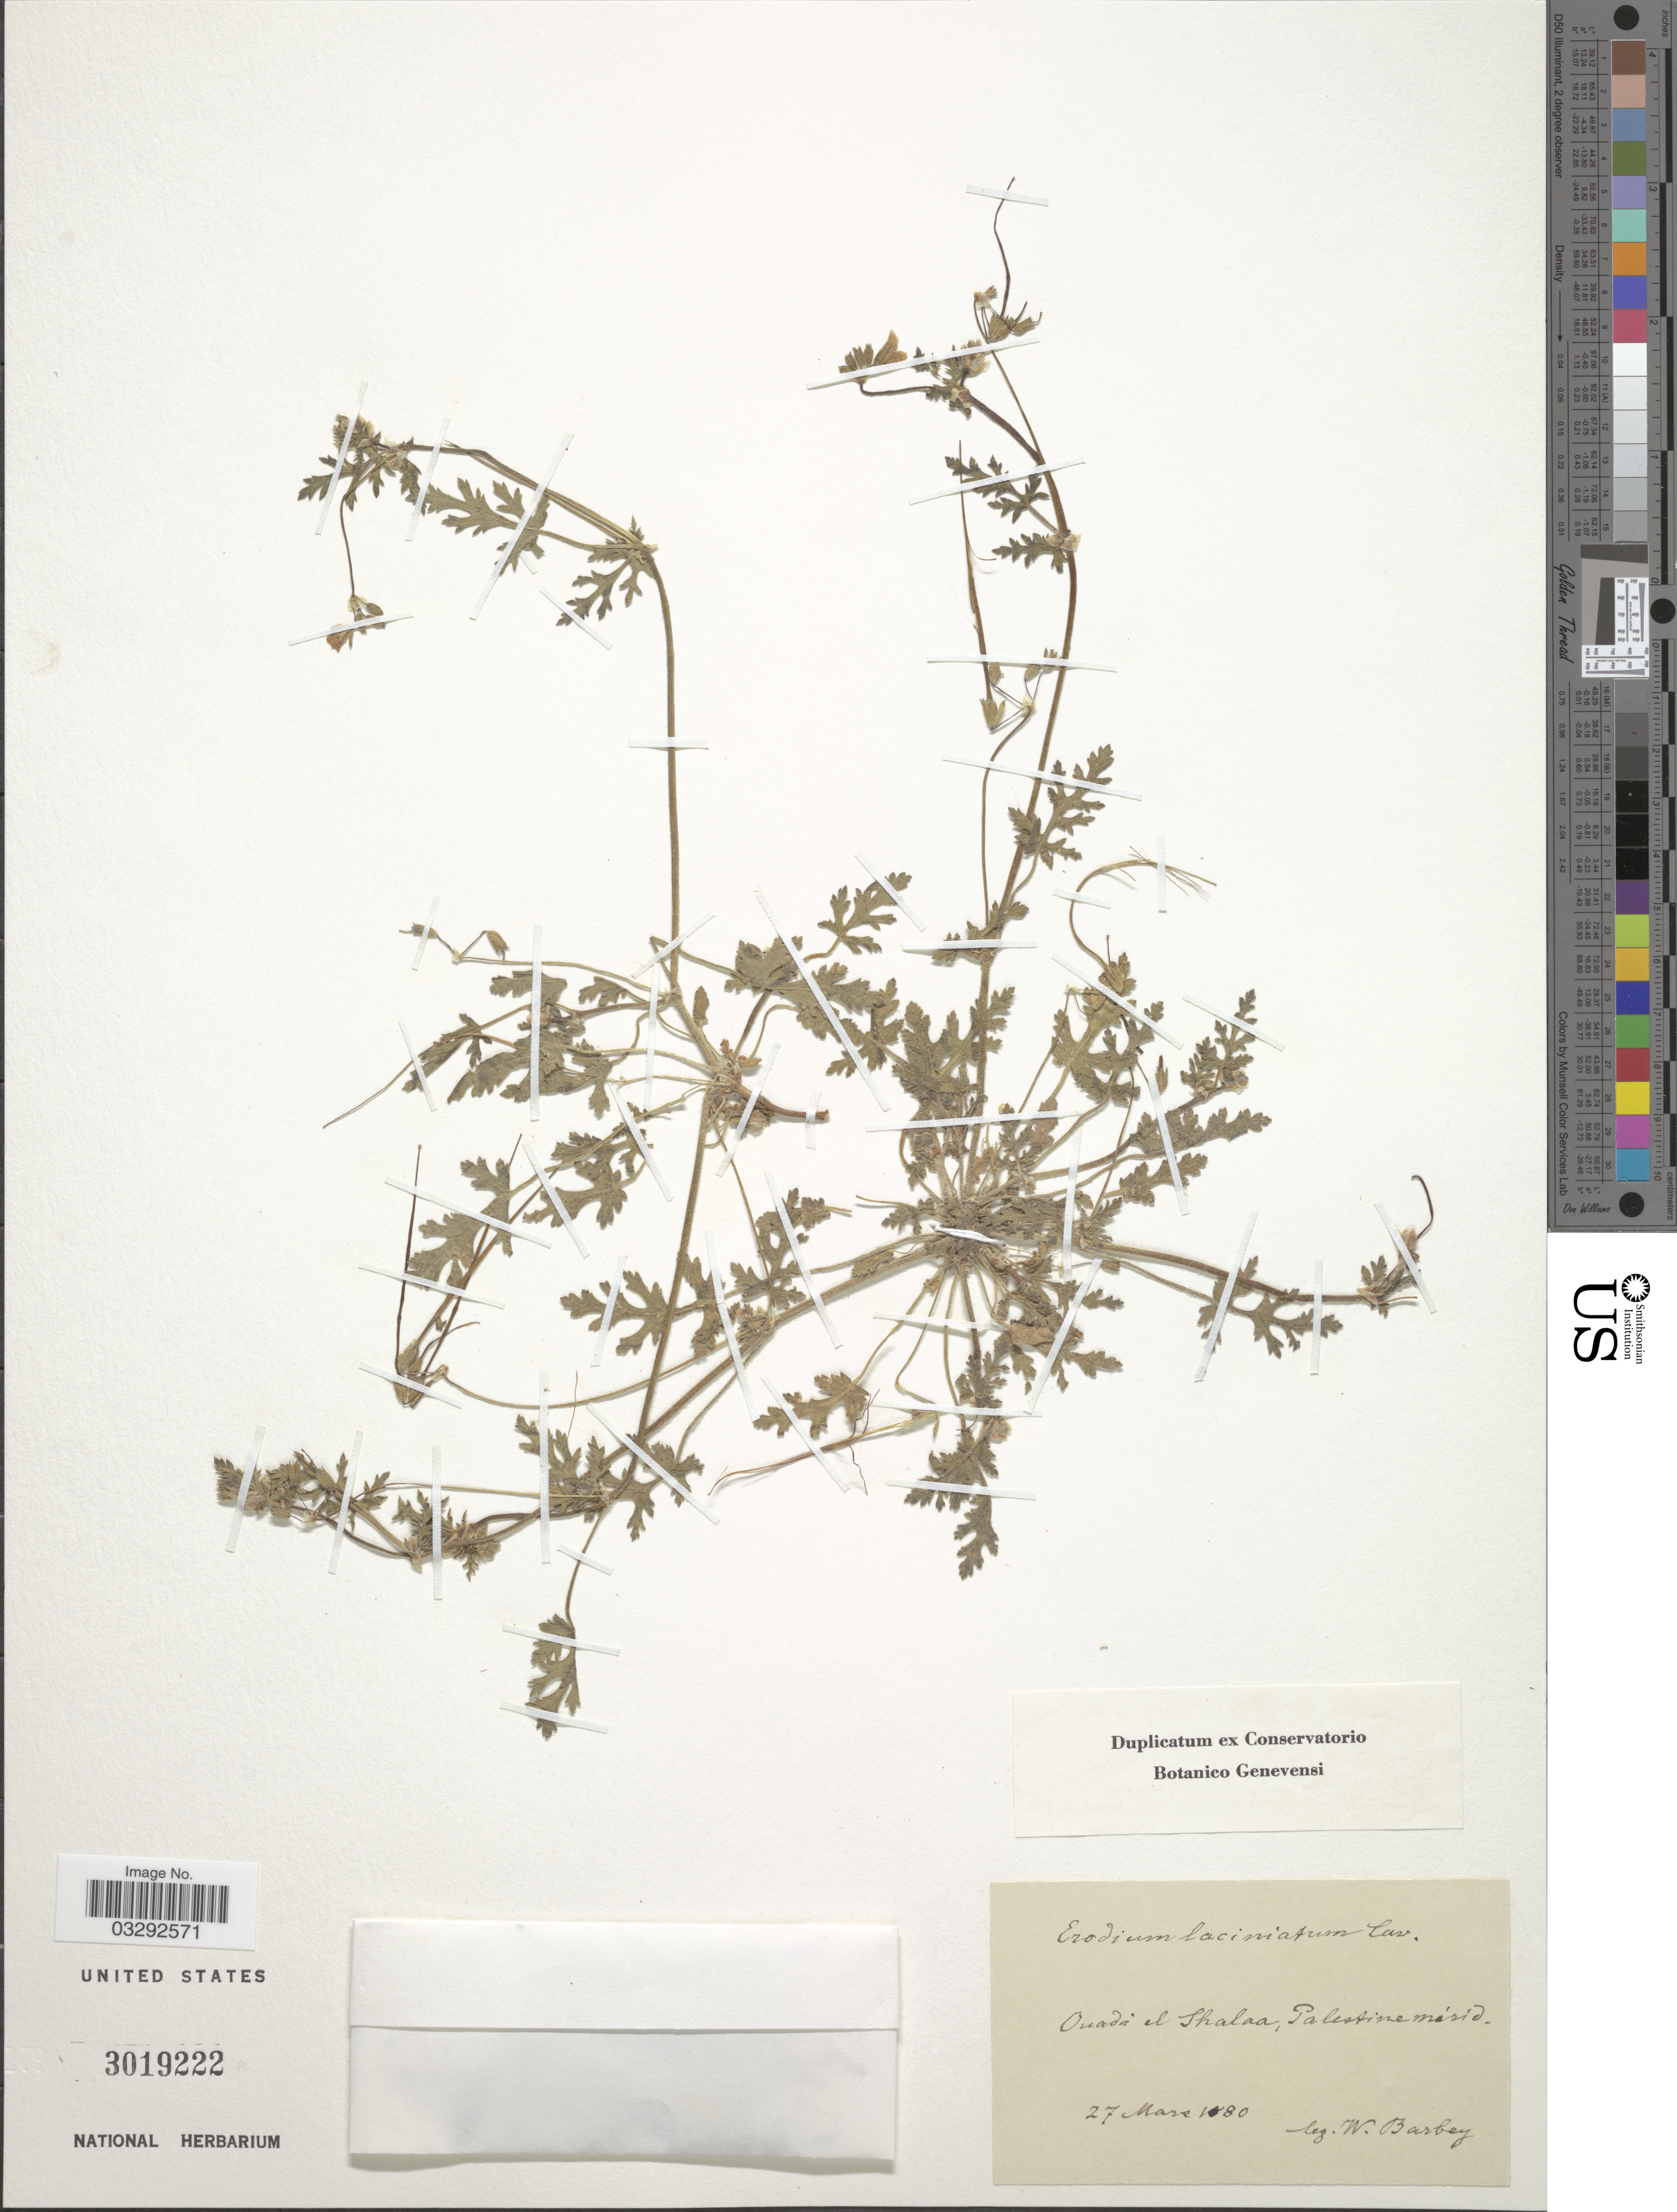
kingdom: Plantae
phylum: Tracheophyta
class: Magnoliopsida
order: Geraniales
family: Geraniaceae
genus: Erodium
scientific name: Erodium laciniatum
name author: (Cav.) Willd.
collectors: W. Barbey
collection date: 1880-03-27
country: Israel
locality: Ouadi el Thalaa [interpreted], Palestine misid.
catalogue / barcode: US 3019222